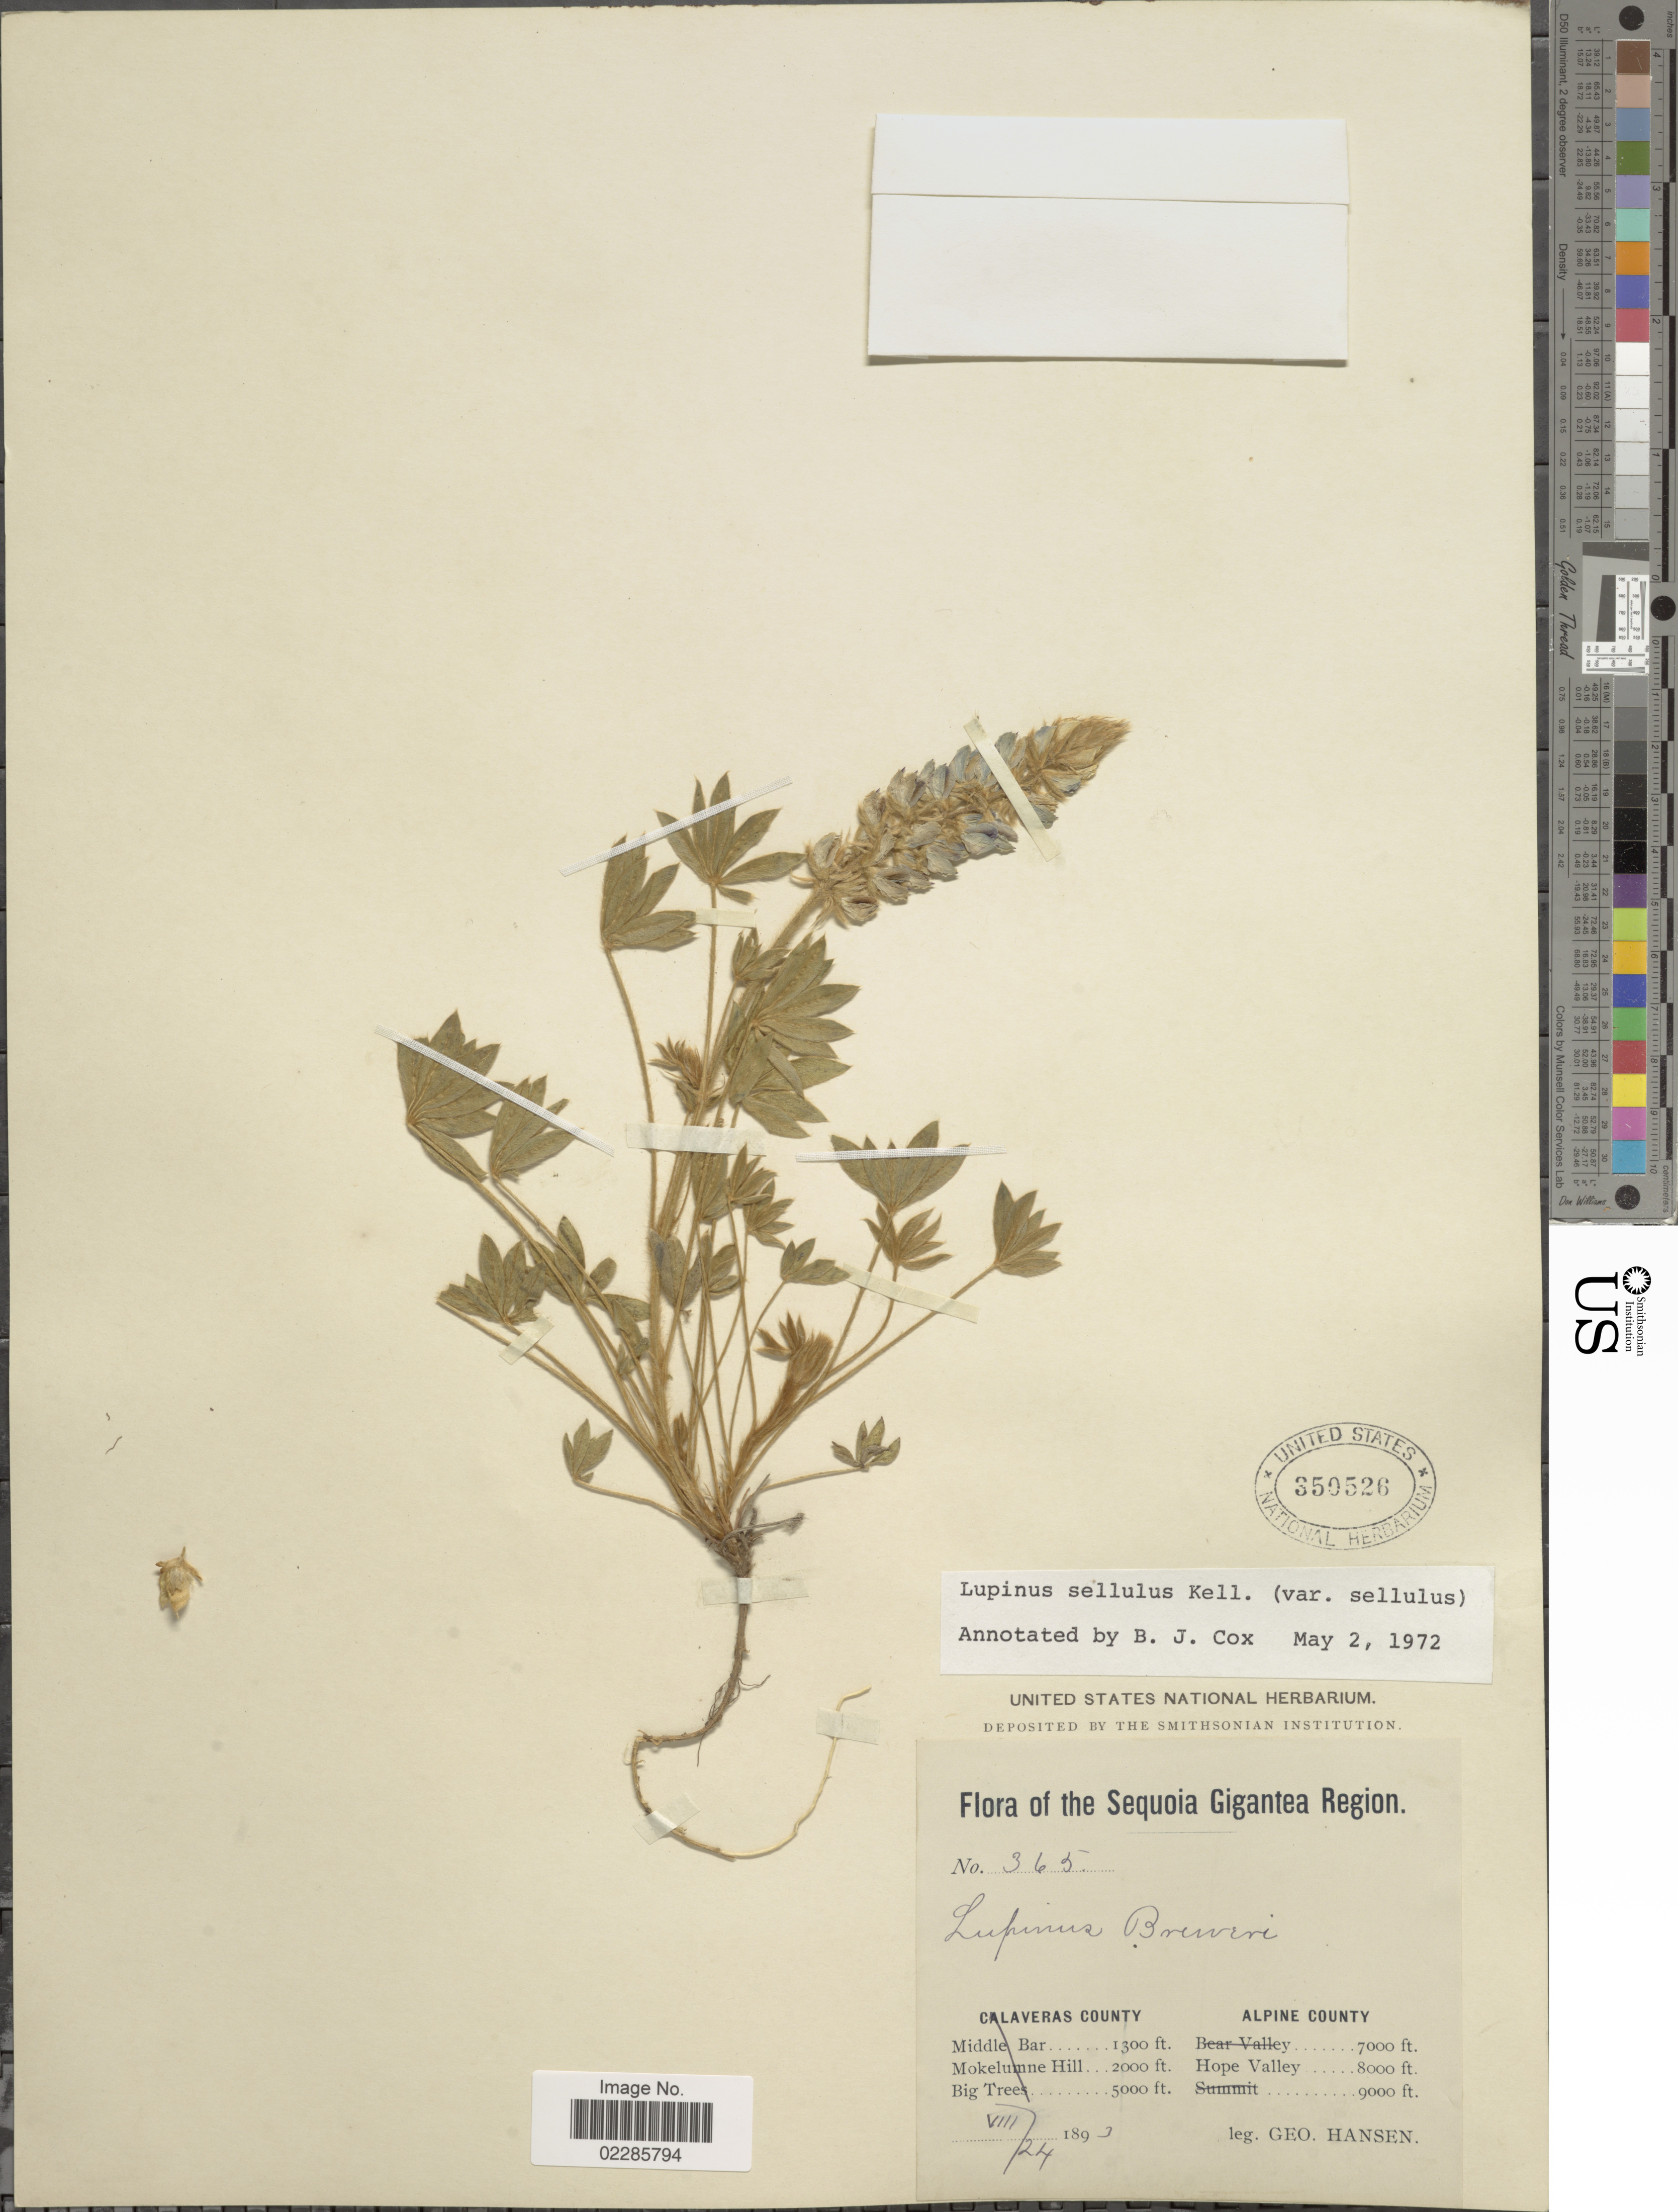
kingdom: Plantae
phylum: Tracheophyta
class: Magnoliopsida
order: Fabales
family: Fabaceae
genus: Lupinus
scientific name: Lupinus sellulus var. sellulus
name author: Kellogg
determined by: Cox, B. J.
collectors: G. Hansen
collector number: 365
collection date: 1893-08-24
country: United States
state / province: California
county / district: Alpine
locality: The Seuoia Gigantea Region, Alpine County, Hope Valley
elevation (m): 2438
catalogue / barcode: US 350526